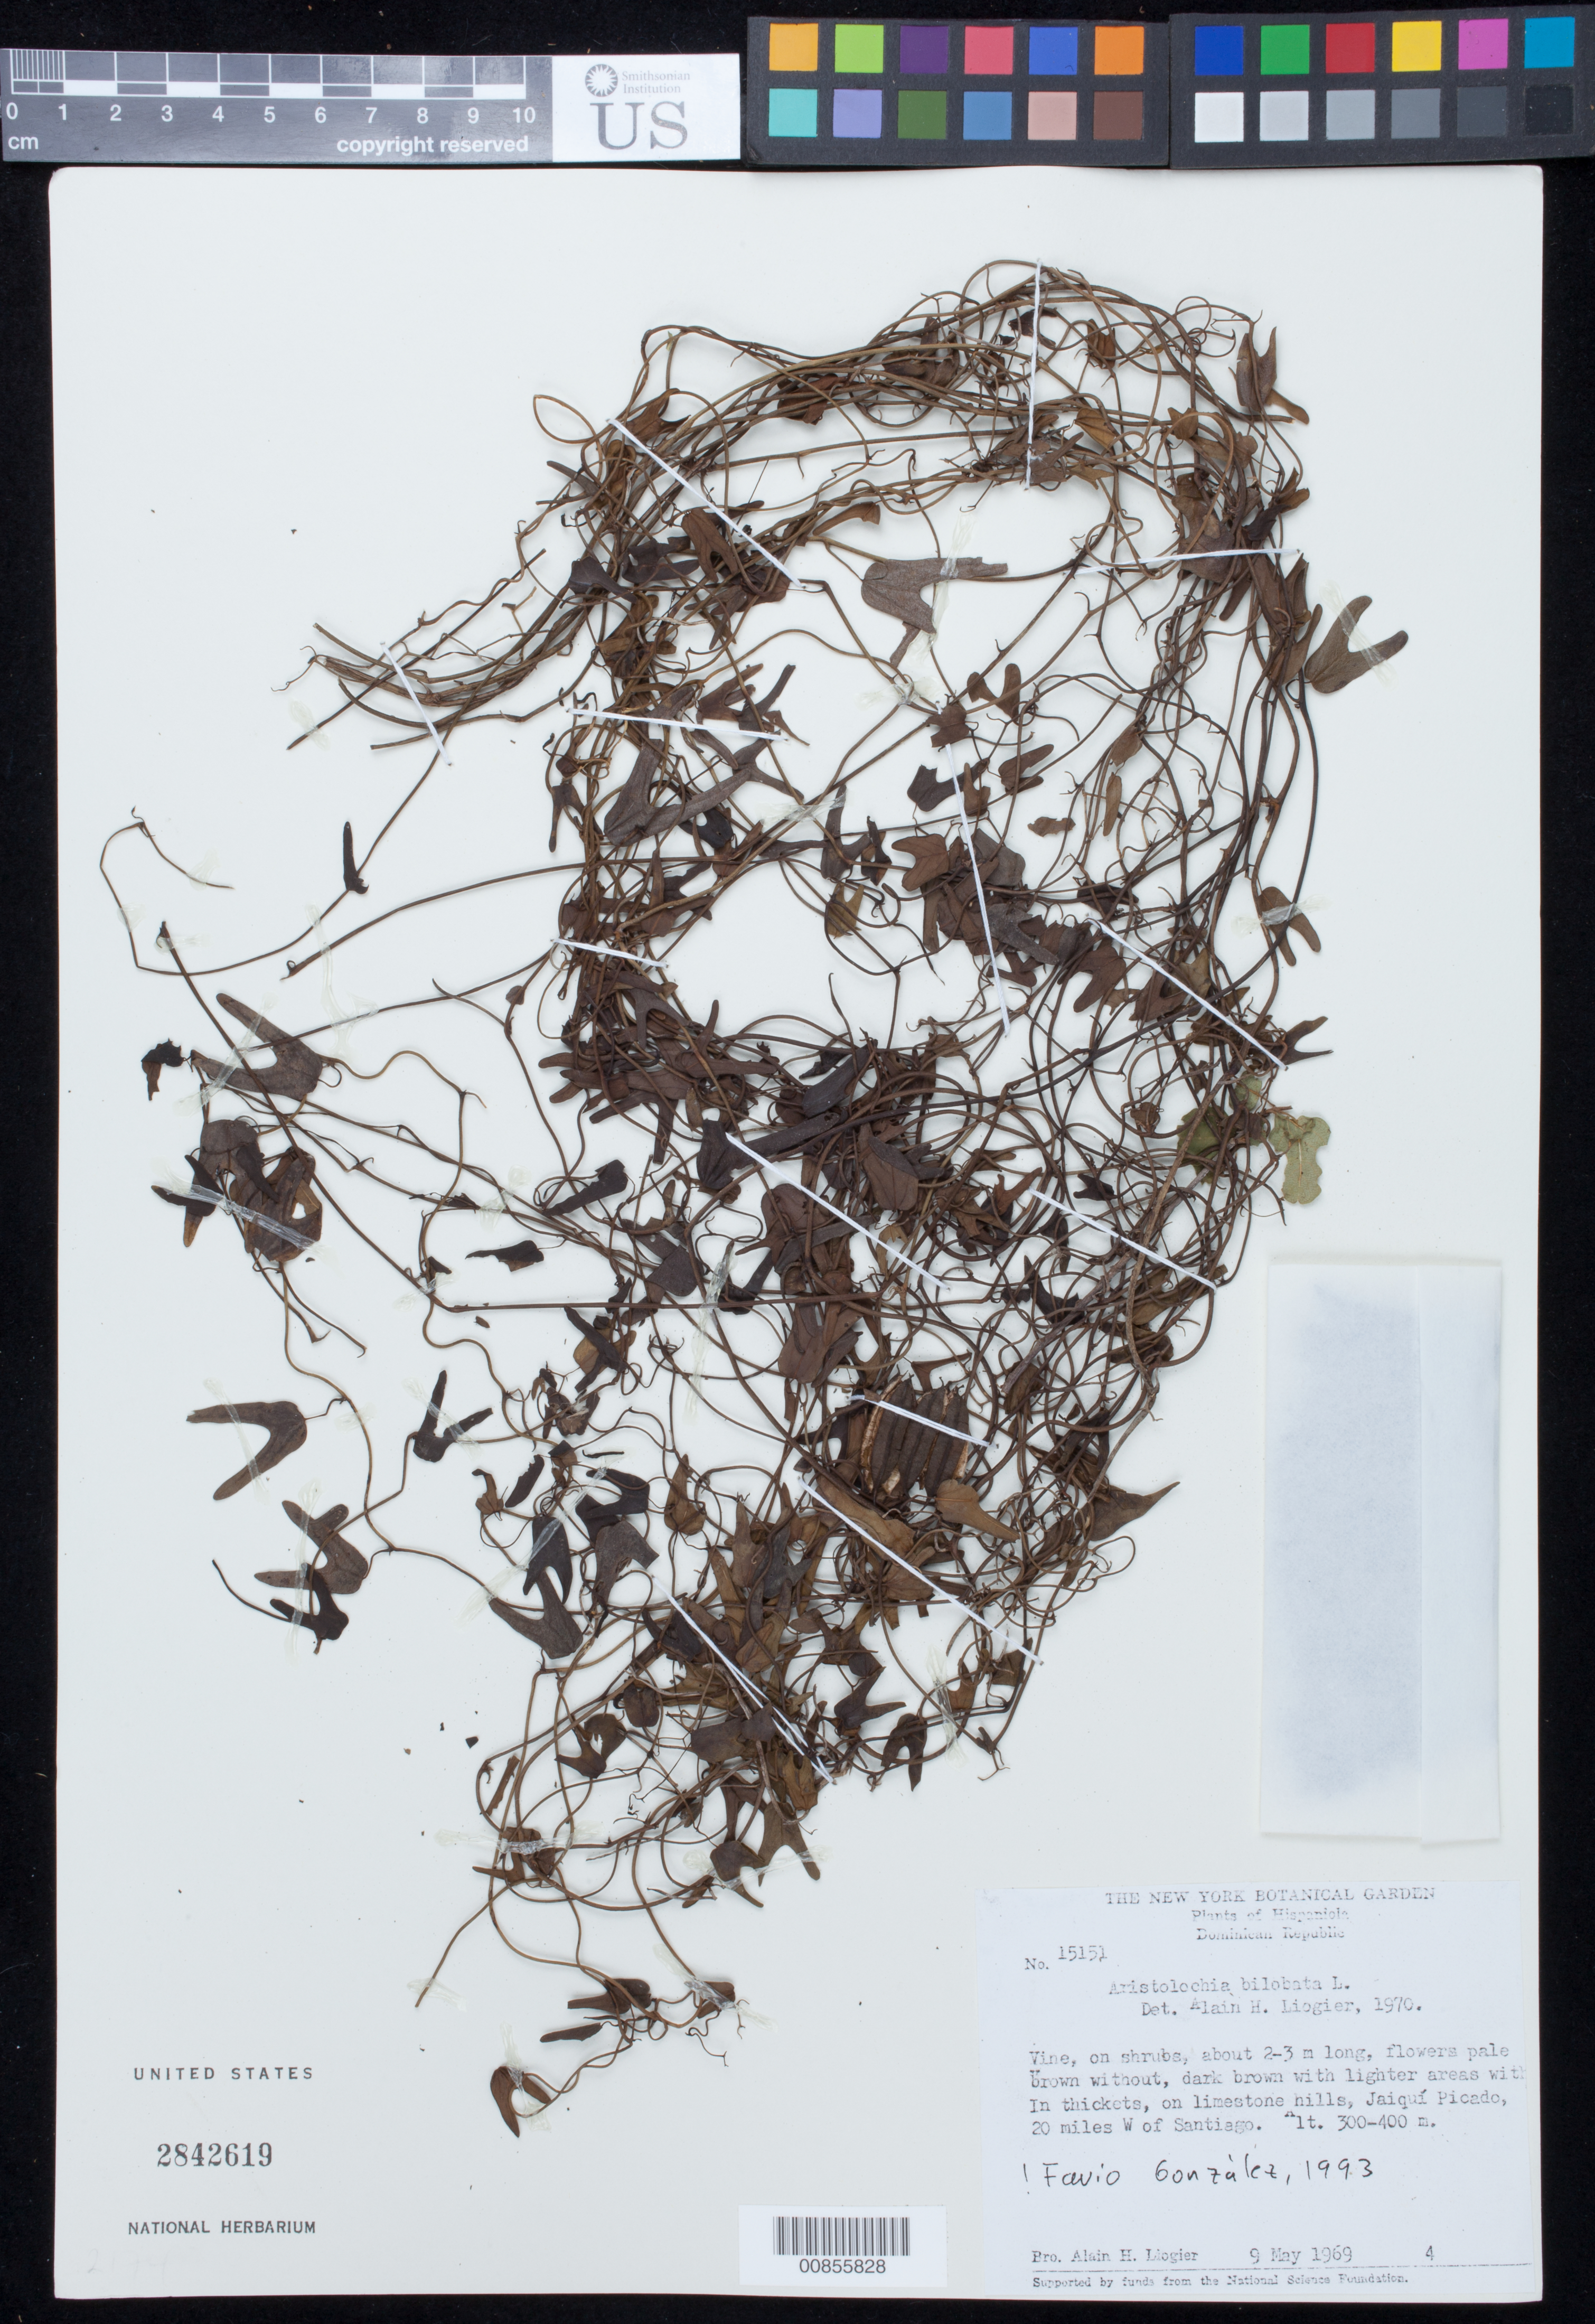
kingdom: Plantae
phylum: Tracheophyta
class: Magnoliopsida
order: Piperales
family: Aristolochiaceae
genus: Aristolochia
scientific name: Aristolochia adiastola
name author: G.A. Romero & Elad.Fernández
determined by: Romero González, G. A.; Ferreras, Irina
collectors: A. H. Liogier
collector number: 15151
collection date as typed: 09 May 1969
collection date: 1969-05-09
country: Dominican Republic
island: Hispaniola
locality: Jaiquí Picado, 20 miles W of Santiago.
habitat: On shrubs. In thickets, on limestone hills.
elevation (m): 300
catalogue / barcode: US 2842619